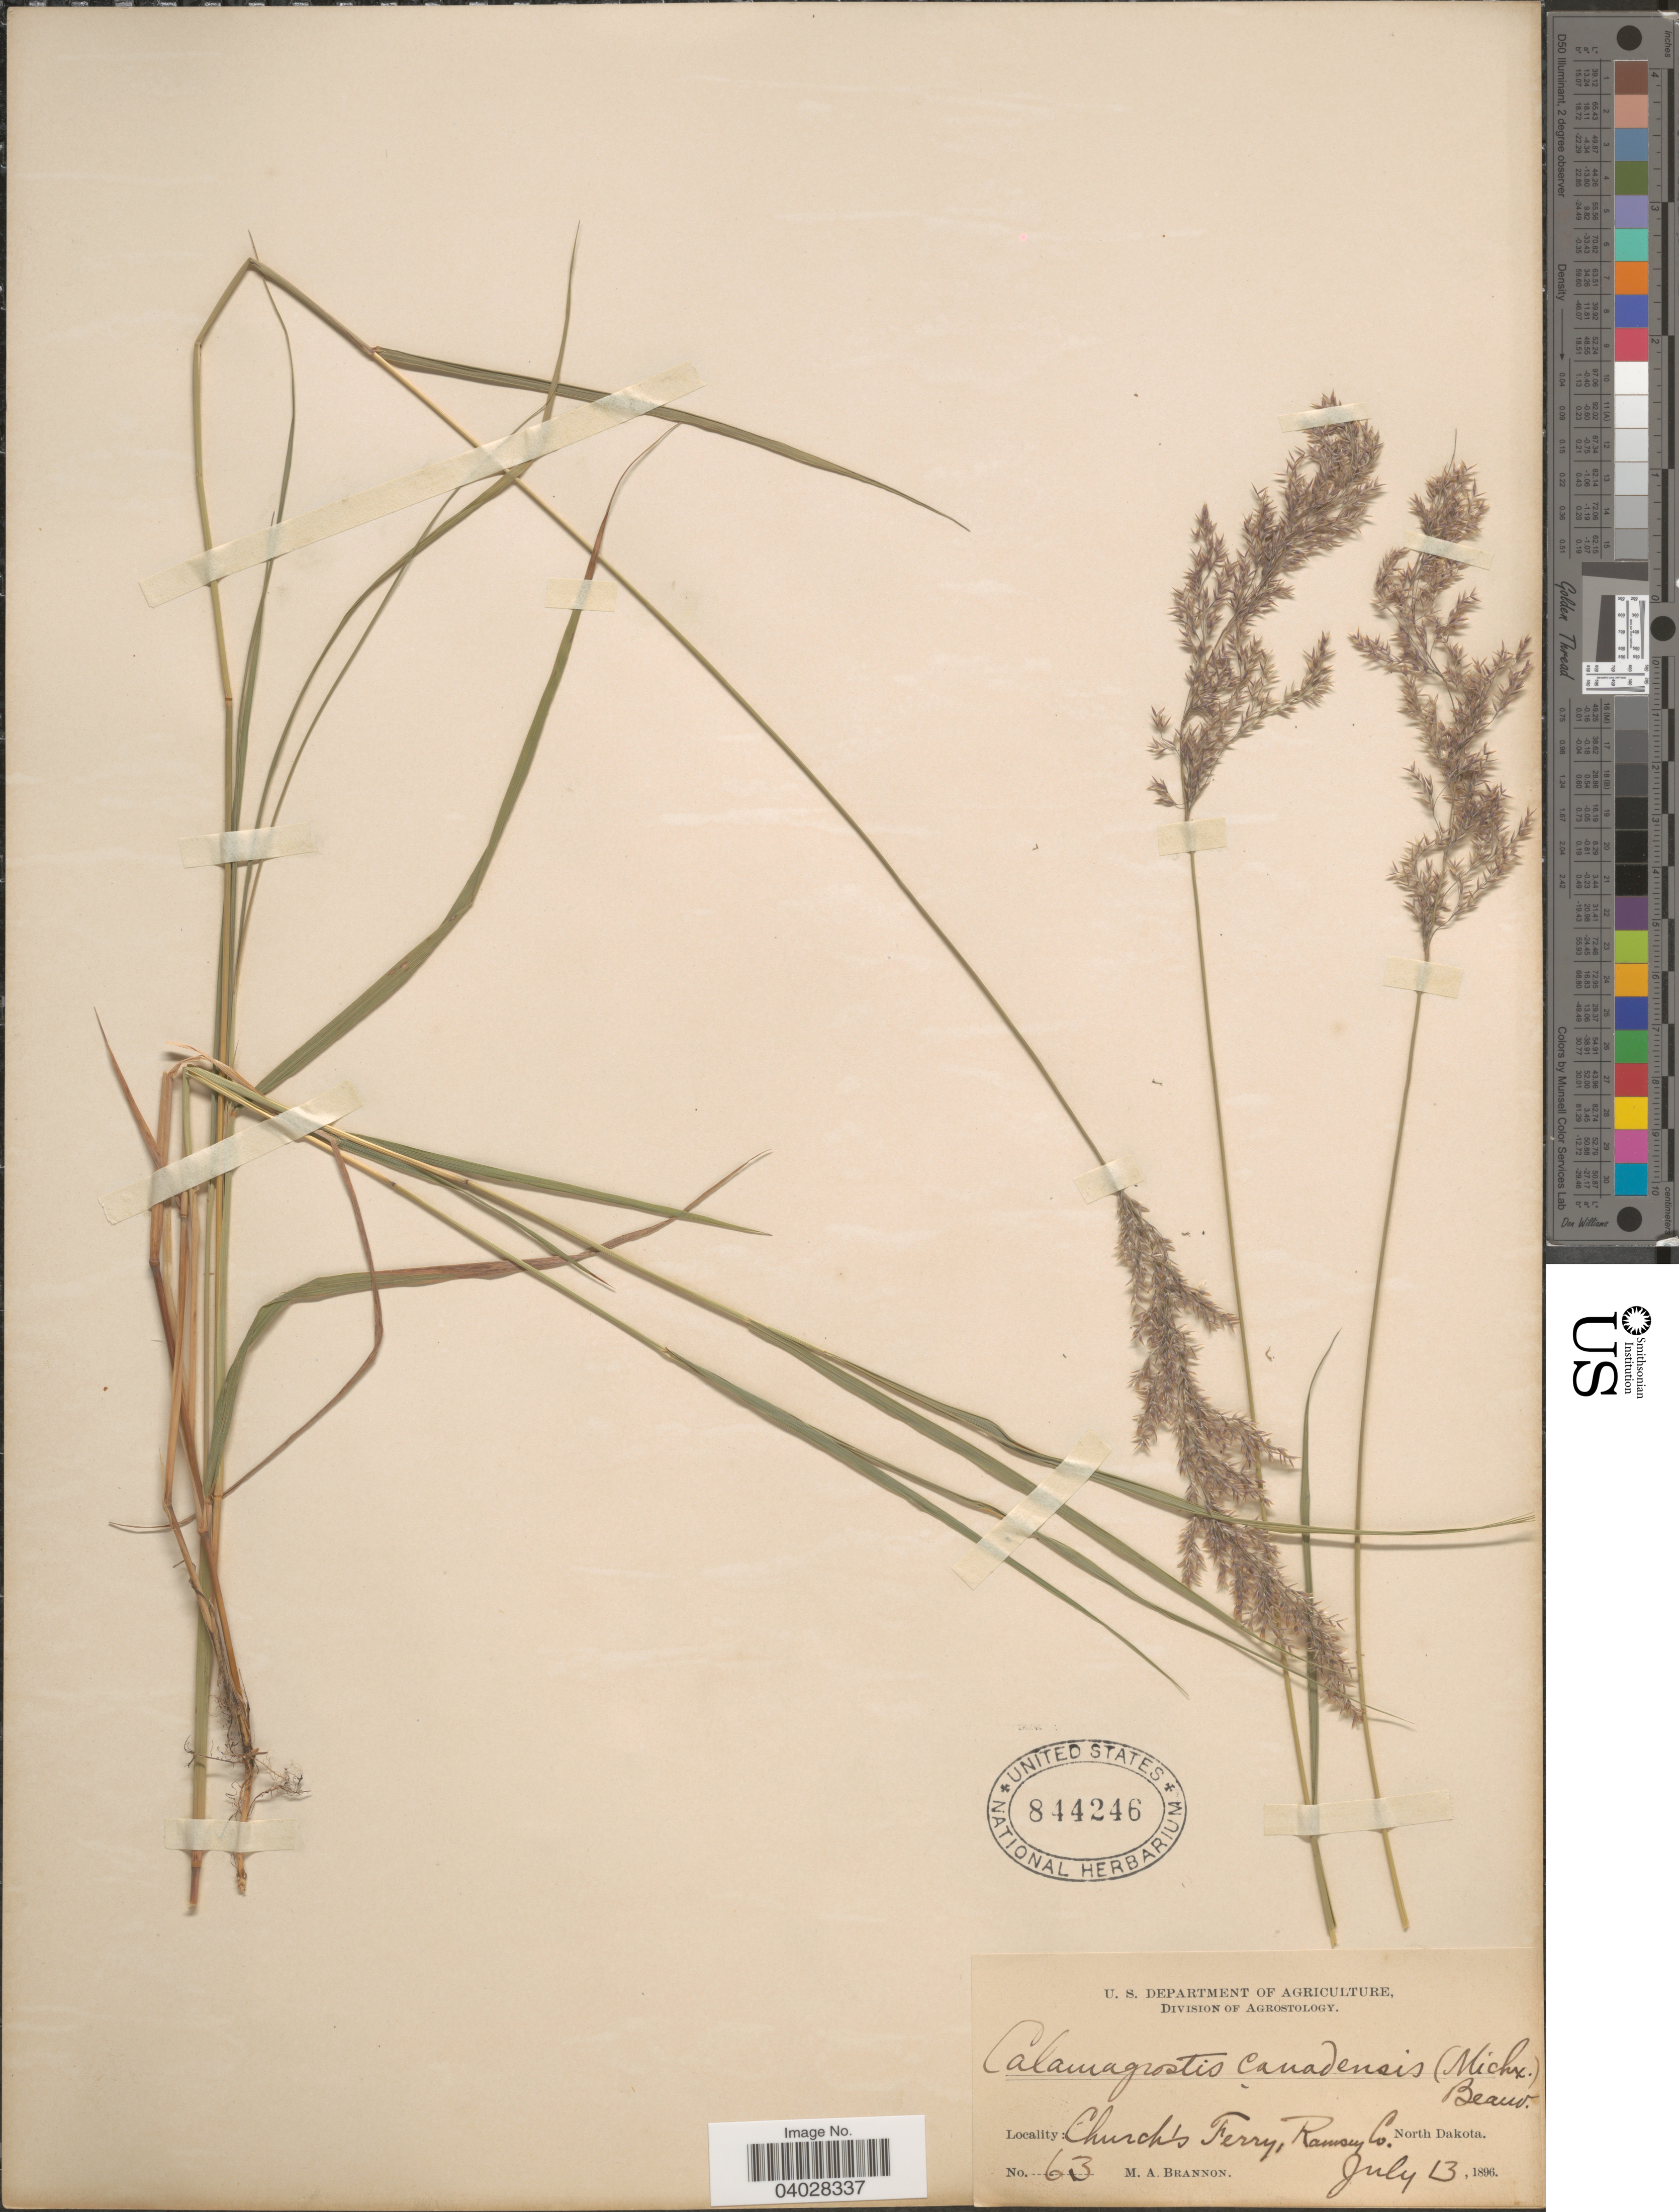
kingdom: Plantae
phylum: Tracheophyta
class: Liliopsida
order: Poales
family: Poaceae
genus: Calamagrostis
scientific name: Calamagrostis canadensis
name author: (Michx.) P. Beauv.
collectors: M. Brannon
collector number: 63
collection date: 1896-07-13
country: United States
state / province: North Dakota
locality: Church's Ferry, Ramsey Co.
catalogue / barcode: US 844246